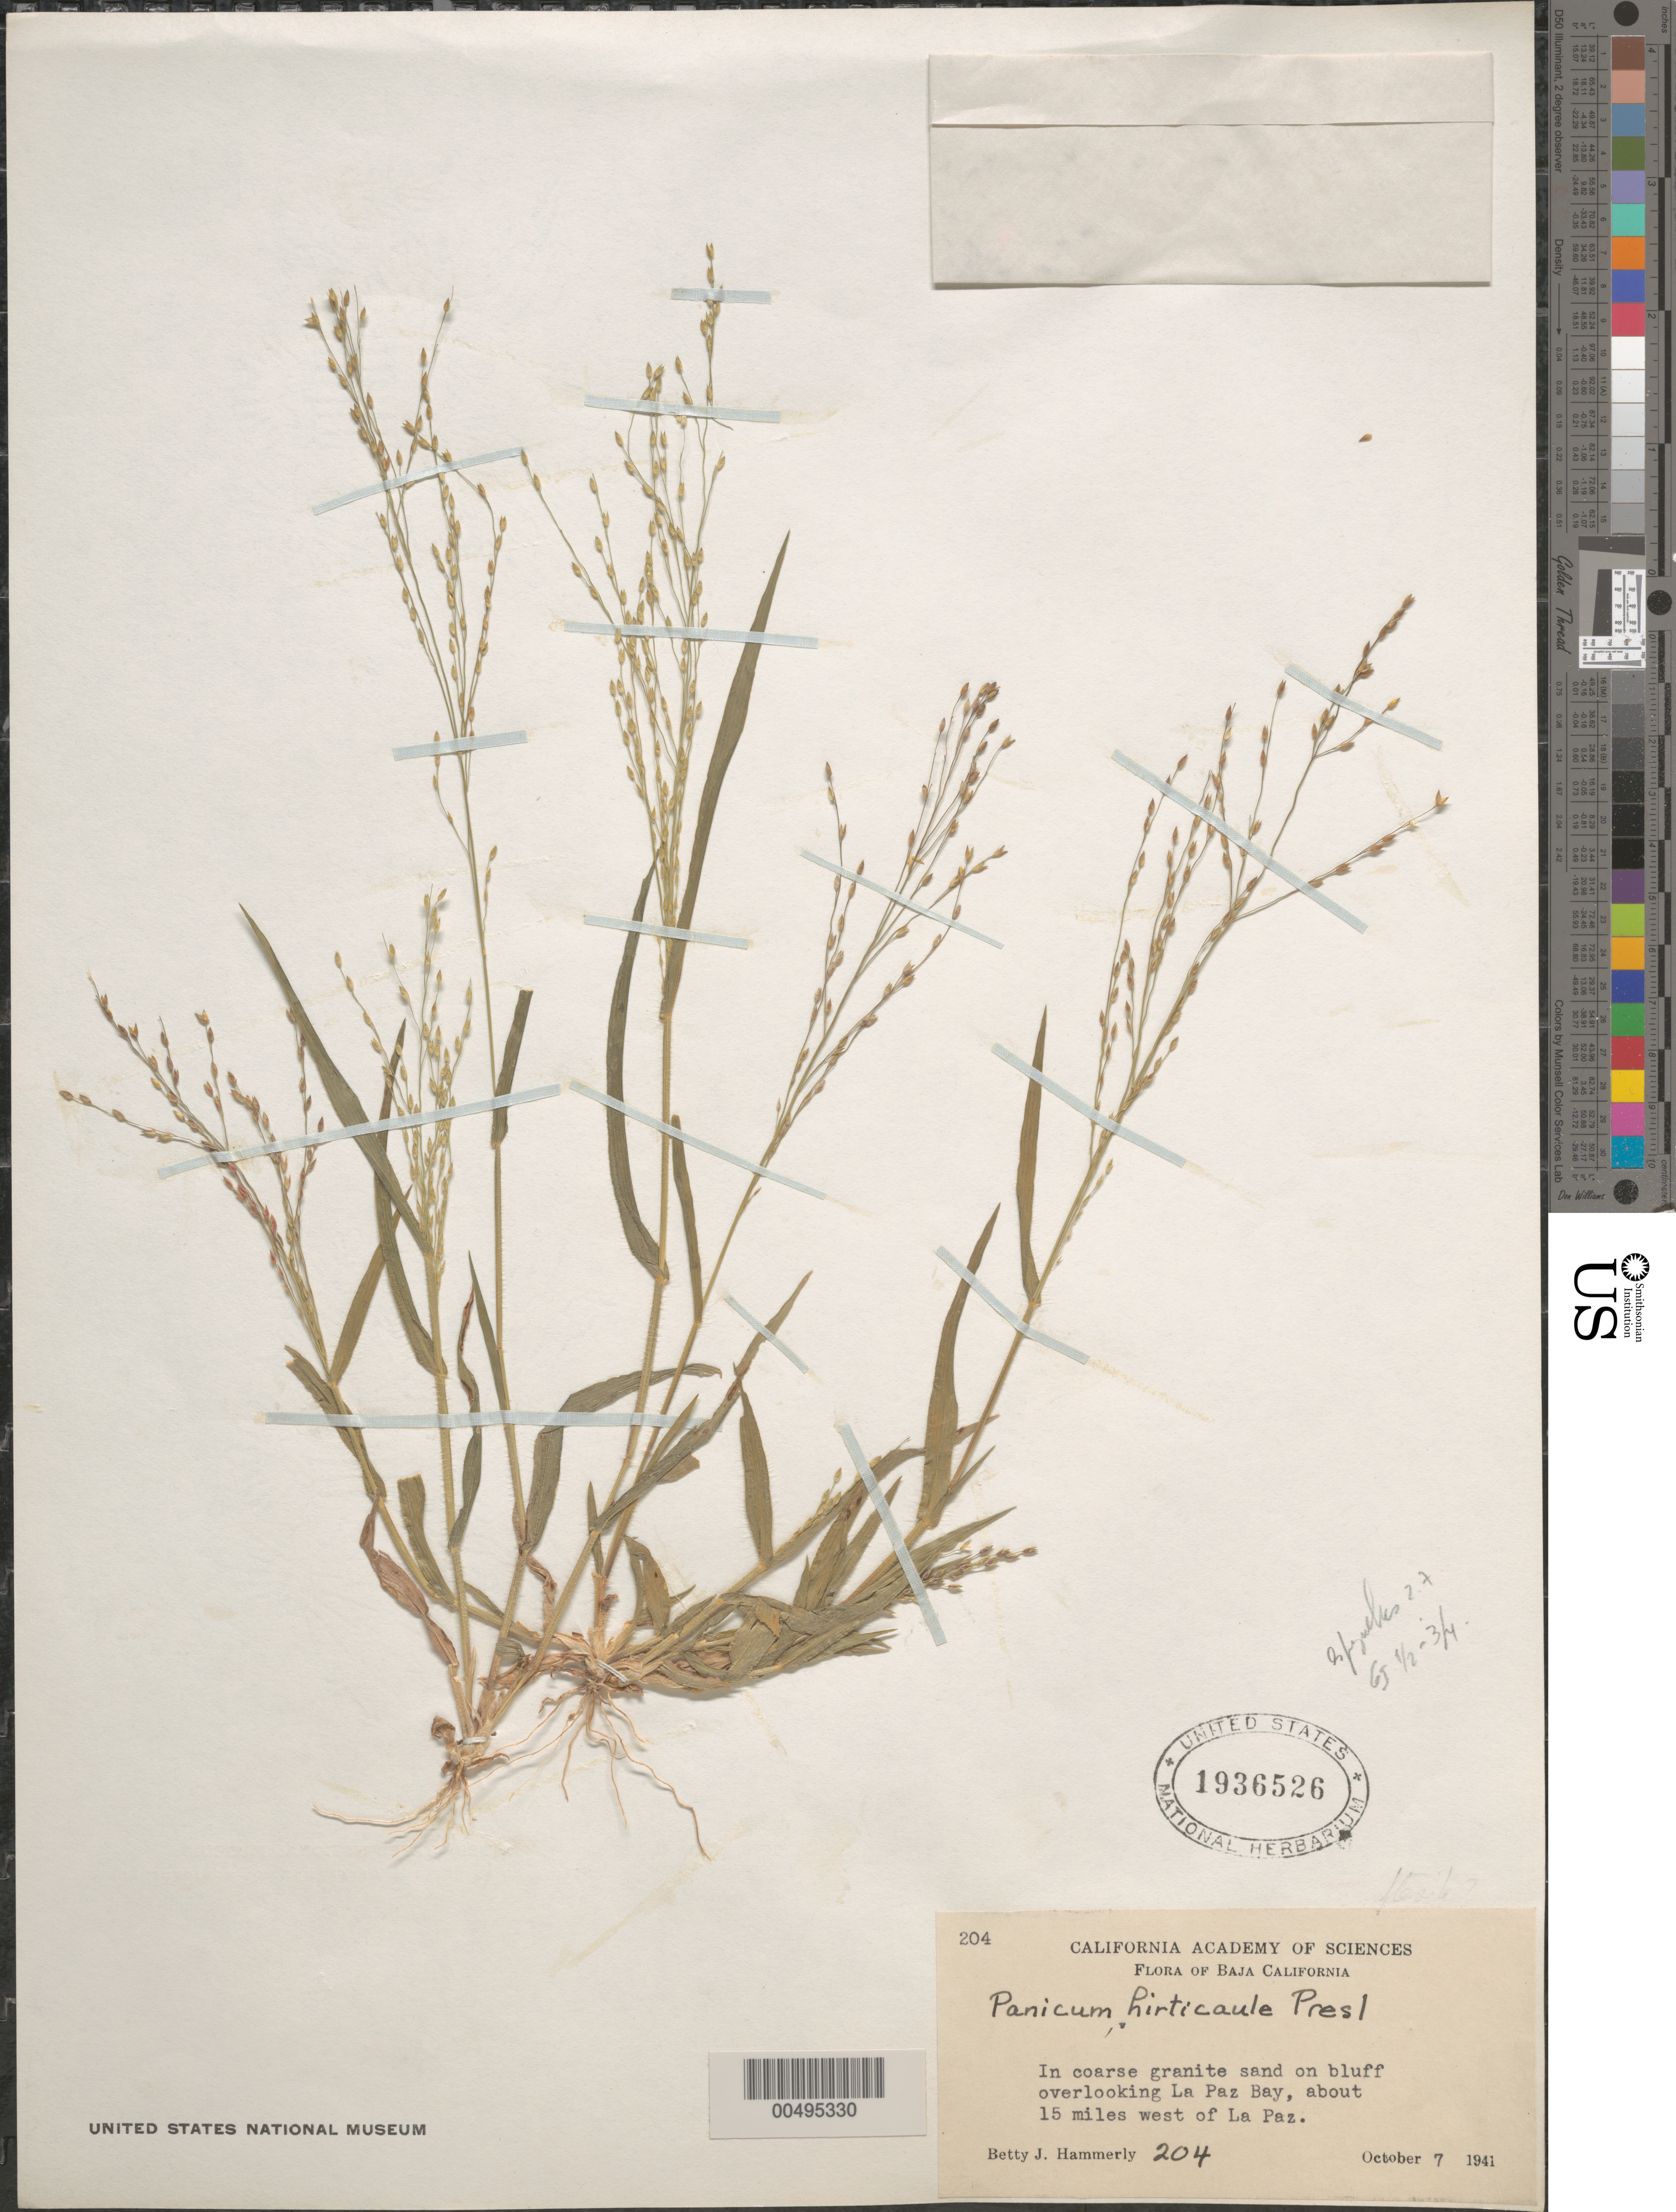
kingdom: Plantae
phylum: Tracheophyta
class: Liliopsida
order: Poales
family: Poaceae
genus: Panicum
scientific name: Panicum hirticaule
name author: J. Presl in C. Presl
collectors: B. J. Hammerly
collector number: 204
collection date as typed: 7 Oct 1941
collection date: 1941-10-07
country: Mexico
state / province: Baja California Sur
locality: Overlooking La Paz Bay, about 15 mi W of La Paz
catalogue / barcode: US 1936526